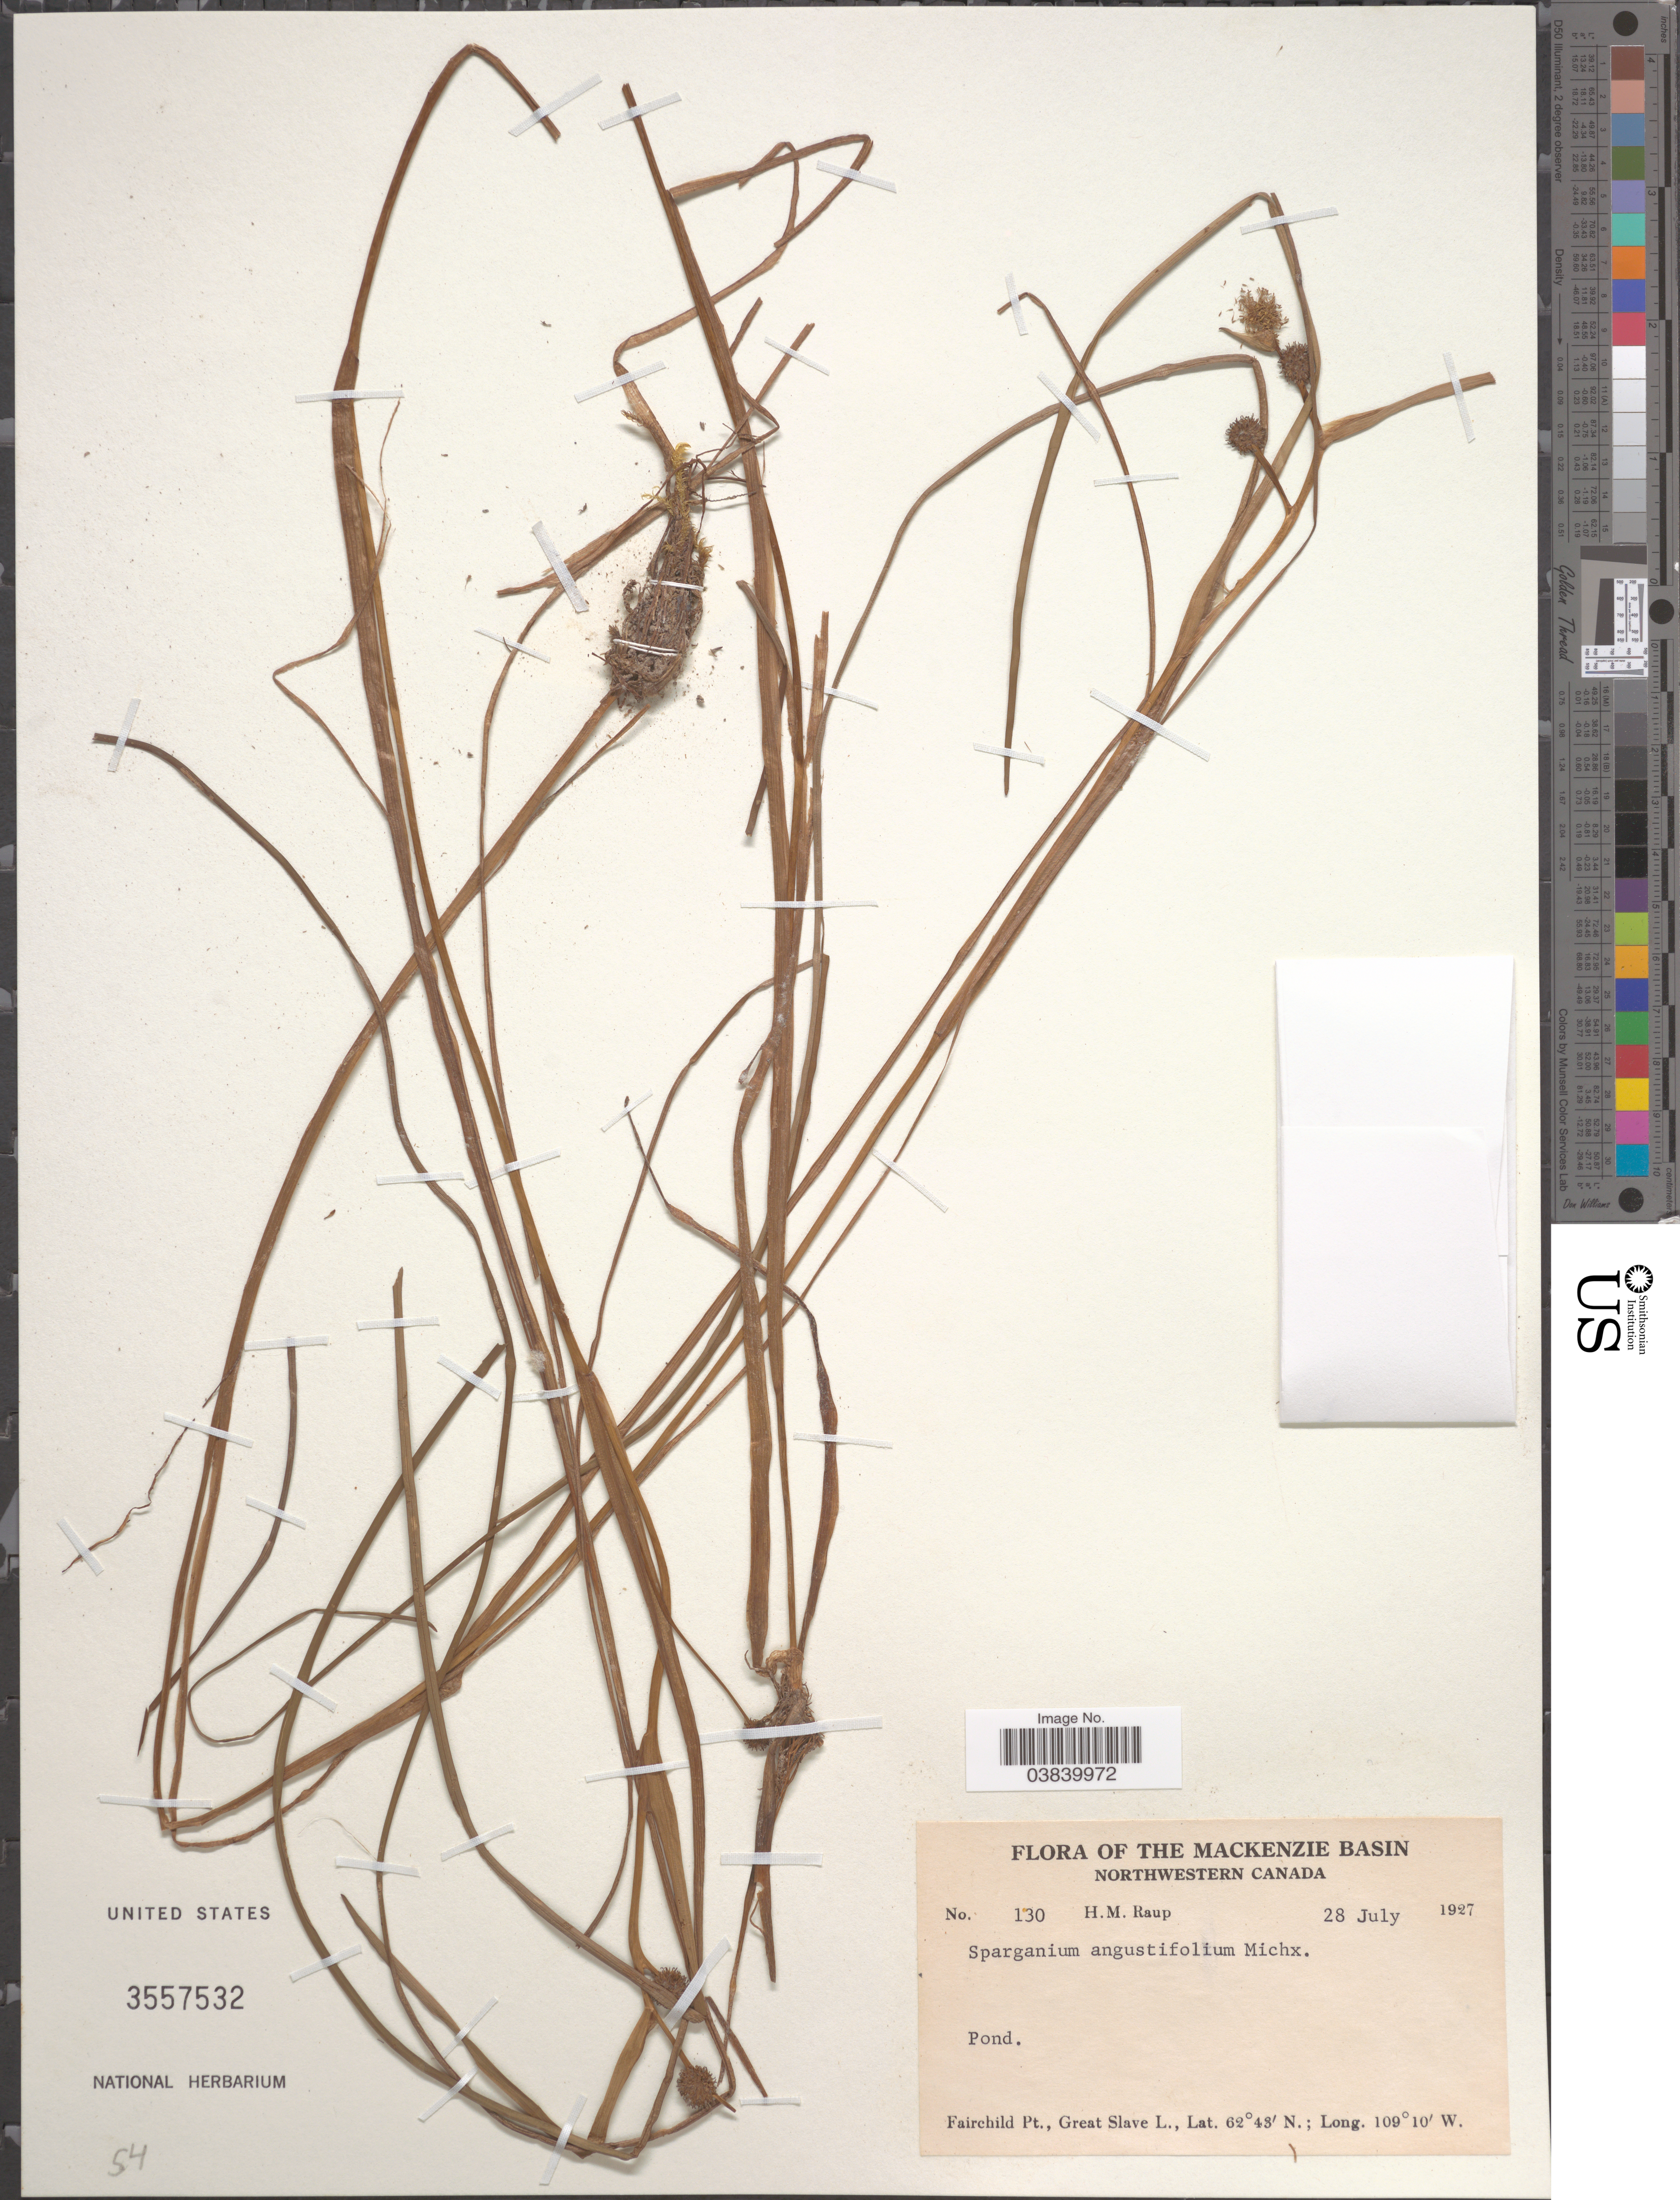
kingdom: Plantae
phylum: Tracheophyta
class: Liliopsida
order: Poales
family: Typhaceae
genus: Sparganium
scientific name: Sparganium angustifolium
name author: Michx.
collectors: H. Raup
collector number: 130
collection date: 1927-07-28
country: Canada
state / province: Northwest Territories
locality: Mackenzie Basin, Northwestern Canada. Fairchild Pt., Great Slave L.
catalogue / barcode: US 3557532